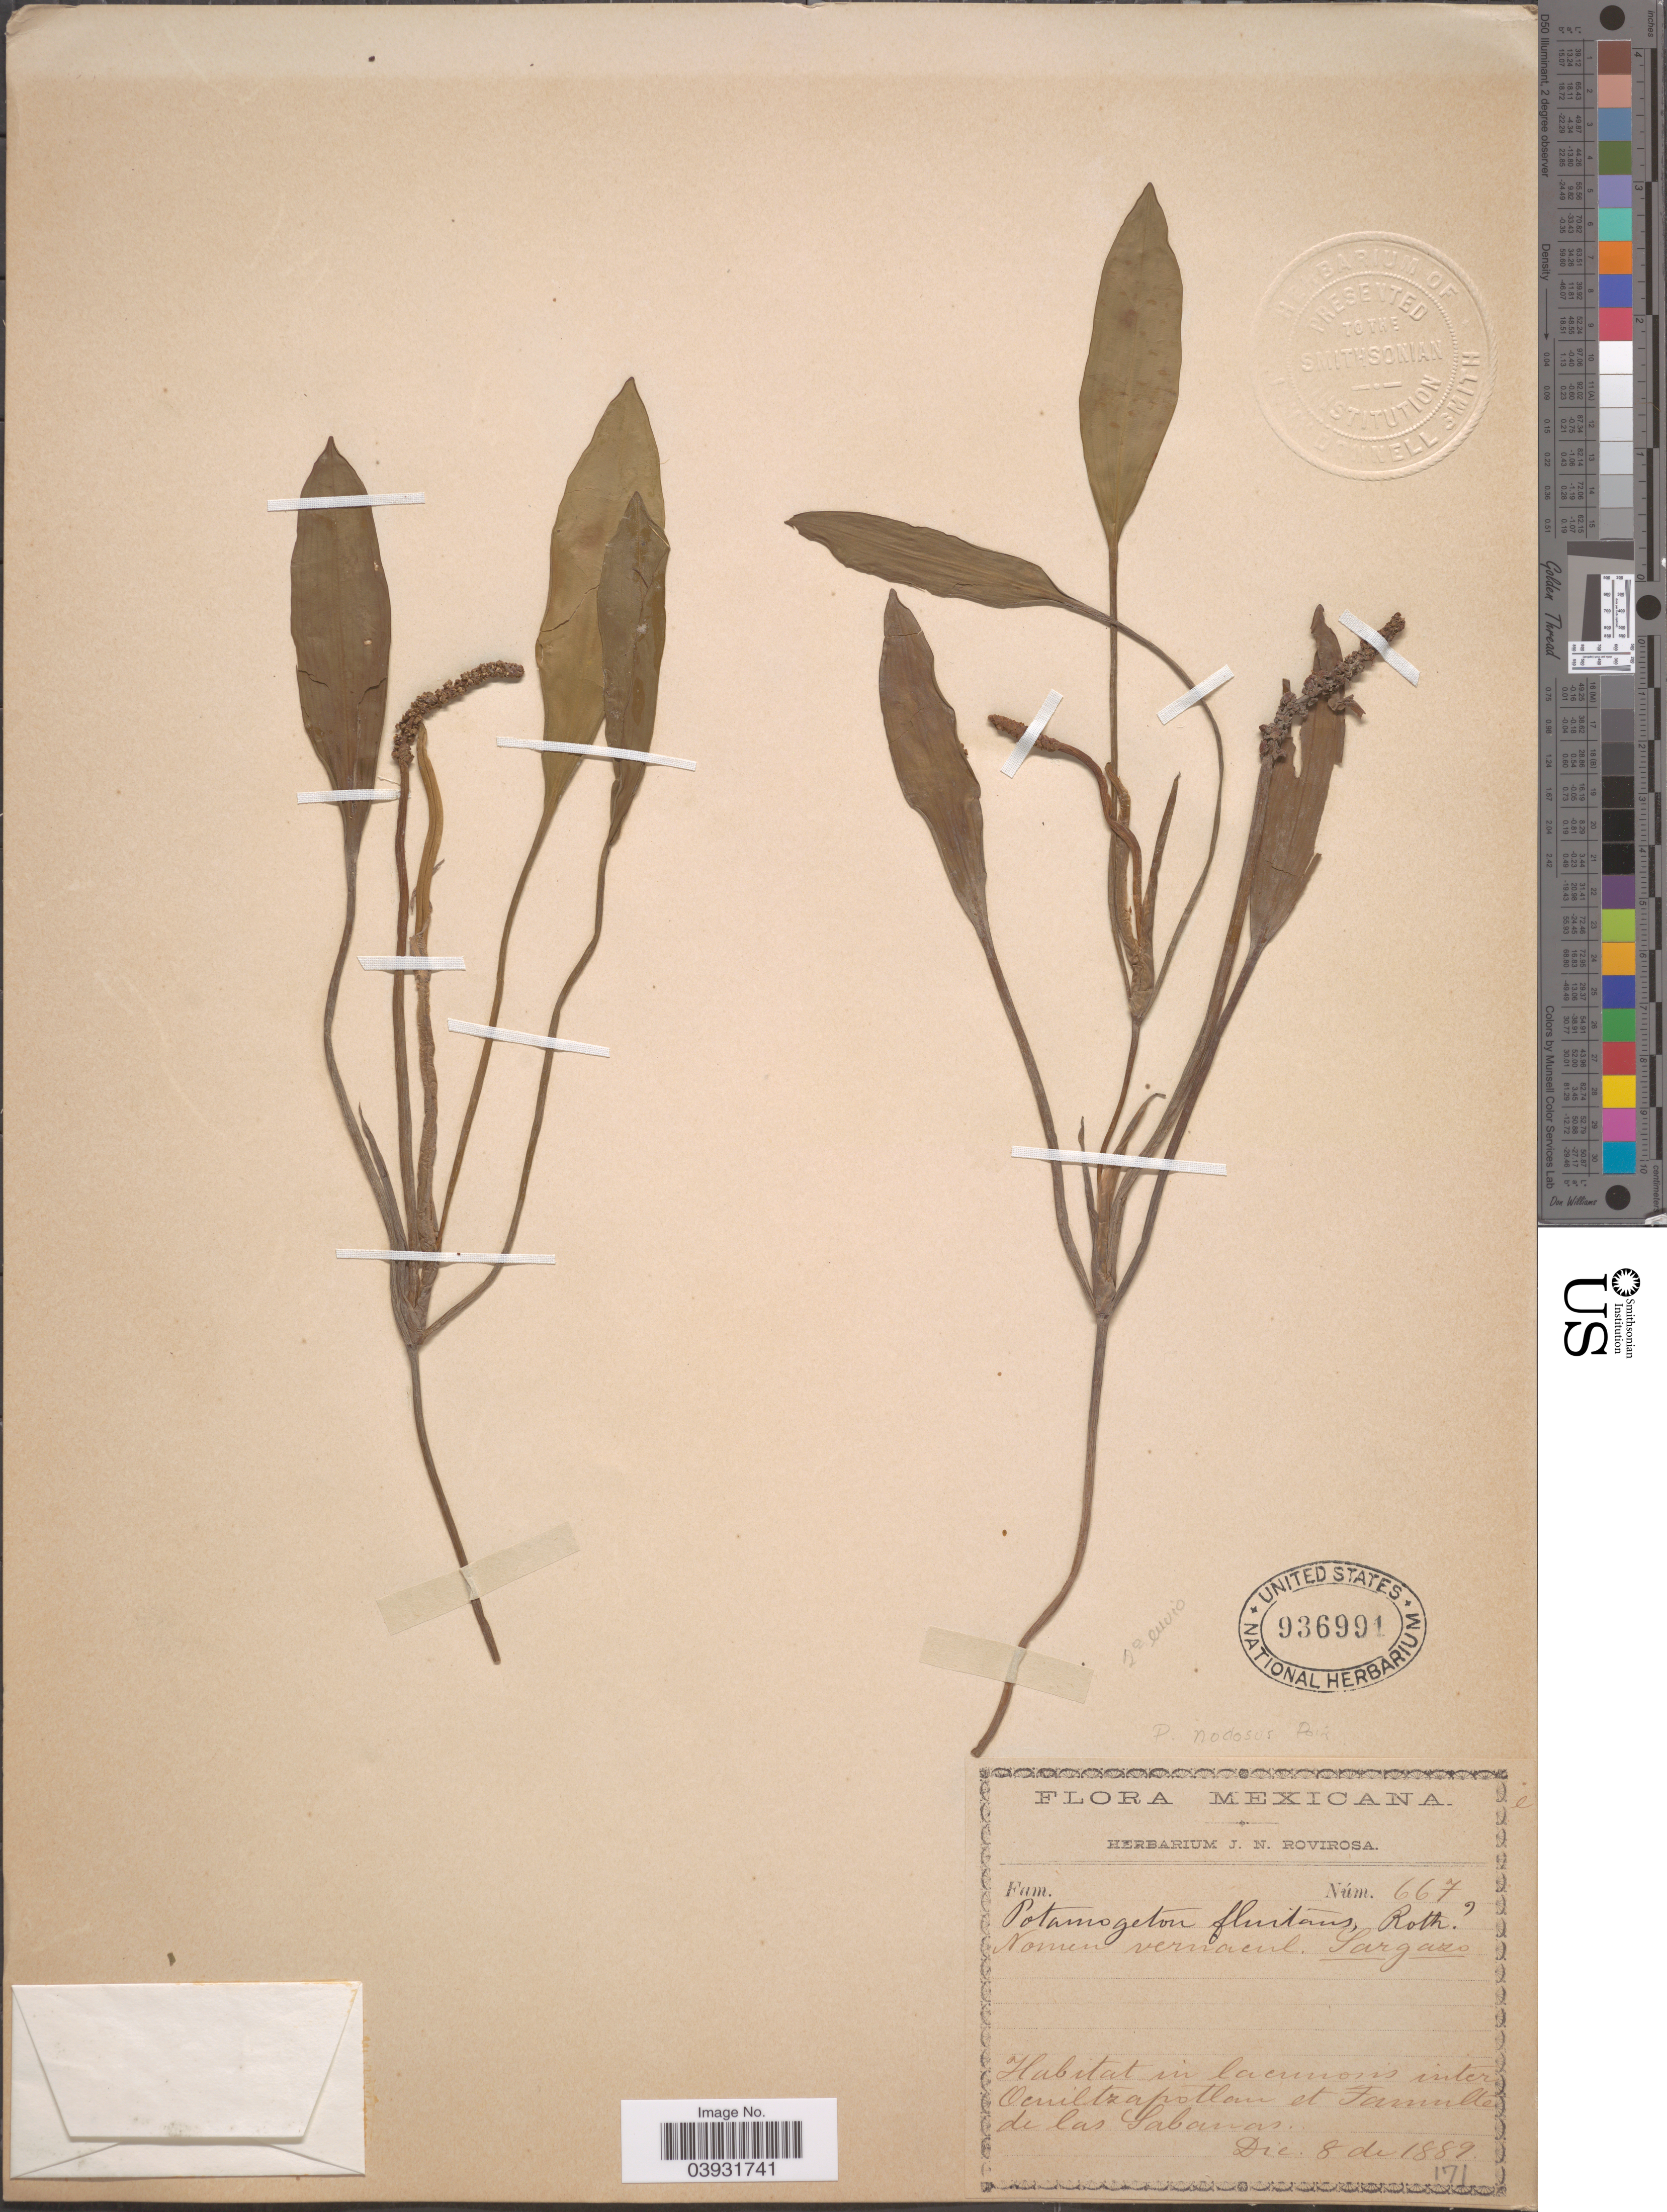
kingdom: Plantae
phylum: Tracheophyta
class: Liliopsida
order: Alismatales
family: Potamogetonaceae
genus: Potamogeton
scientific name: Potamogeton sp.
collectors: ex herb. J. N. Rovirosa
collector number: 667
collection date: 1889-12-08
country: Mexico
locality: Inter Ocuiltzapotlan et Famulte de las Sabanas.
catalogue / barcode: US 936991